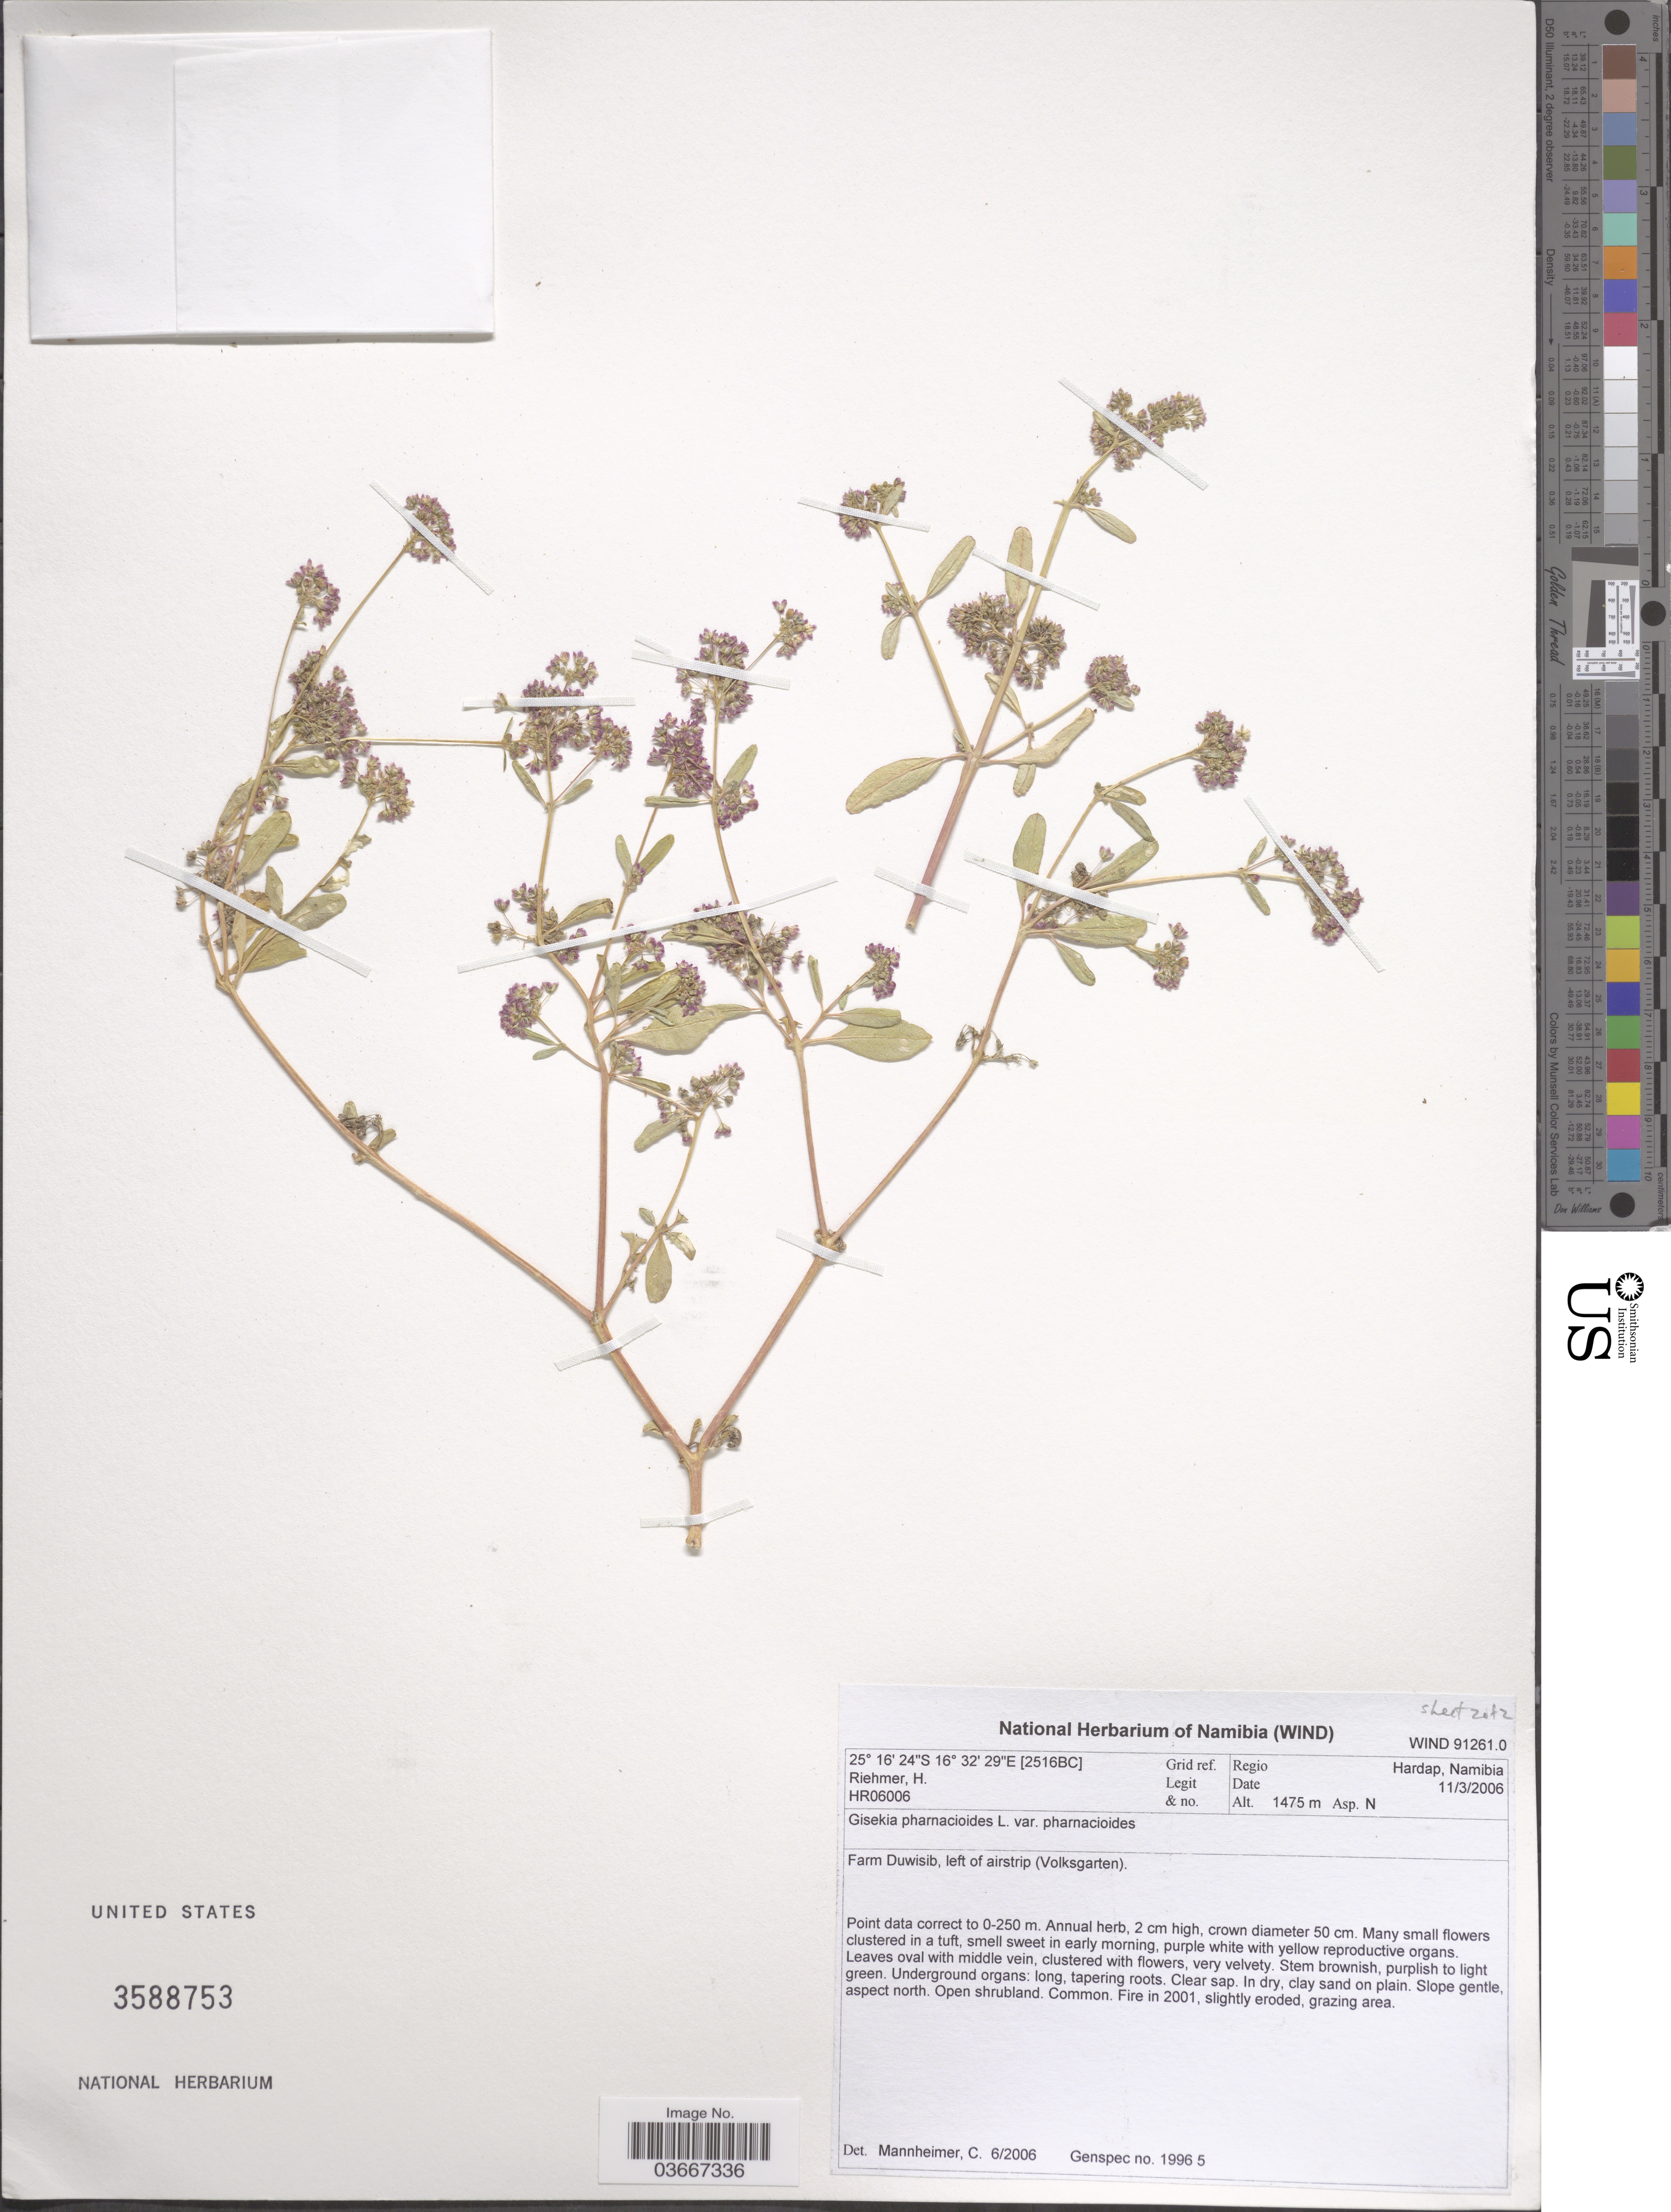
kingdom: Plantae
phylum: Tracheophyta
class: Magnoliopsida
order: Caryophyllales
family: Gisekiaceae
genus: Gisekia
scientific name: Gisekia pharnaceoides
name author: L.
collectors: H. Riehmer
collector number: HR06006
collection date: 2006-03-11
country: Namibia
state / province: Hardap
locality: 2516BC Grid ref. Farm Duwisib, left of airstrip (Volksgarten).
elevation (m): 1475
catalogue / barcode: US 3588753